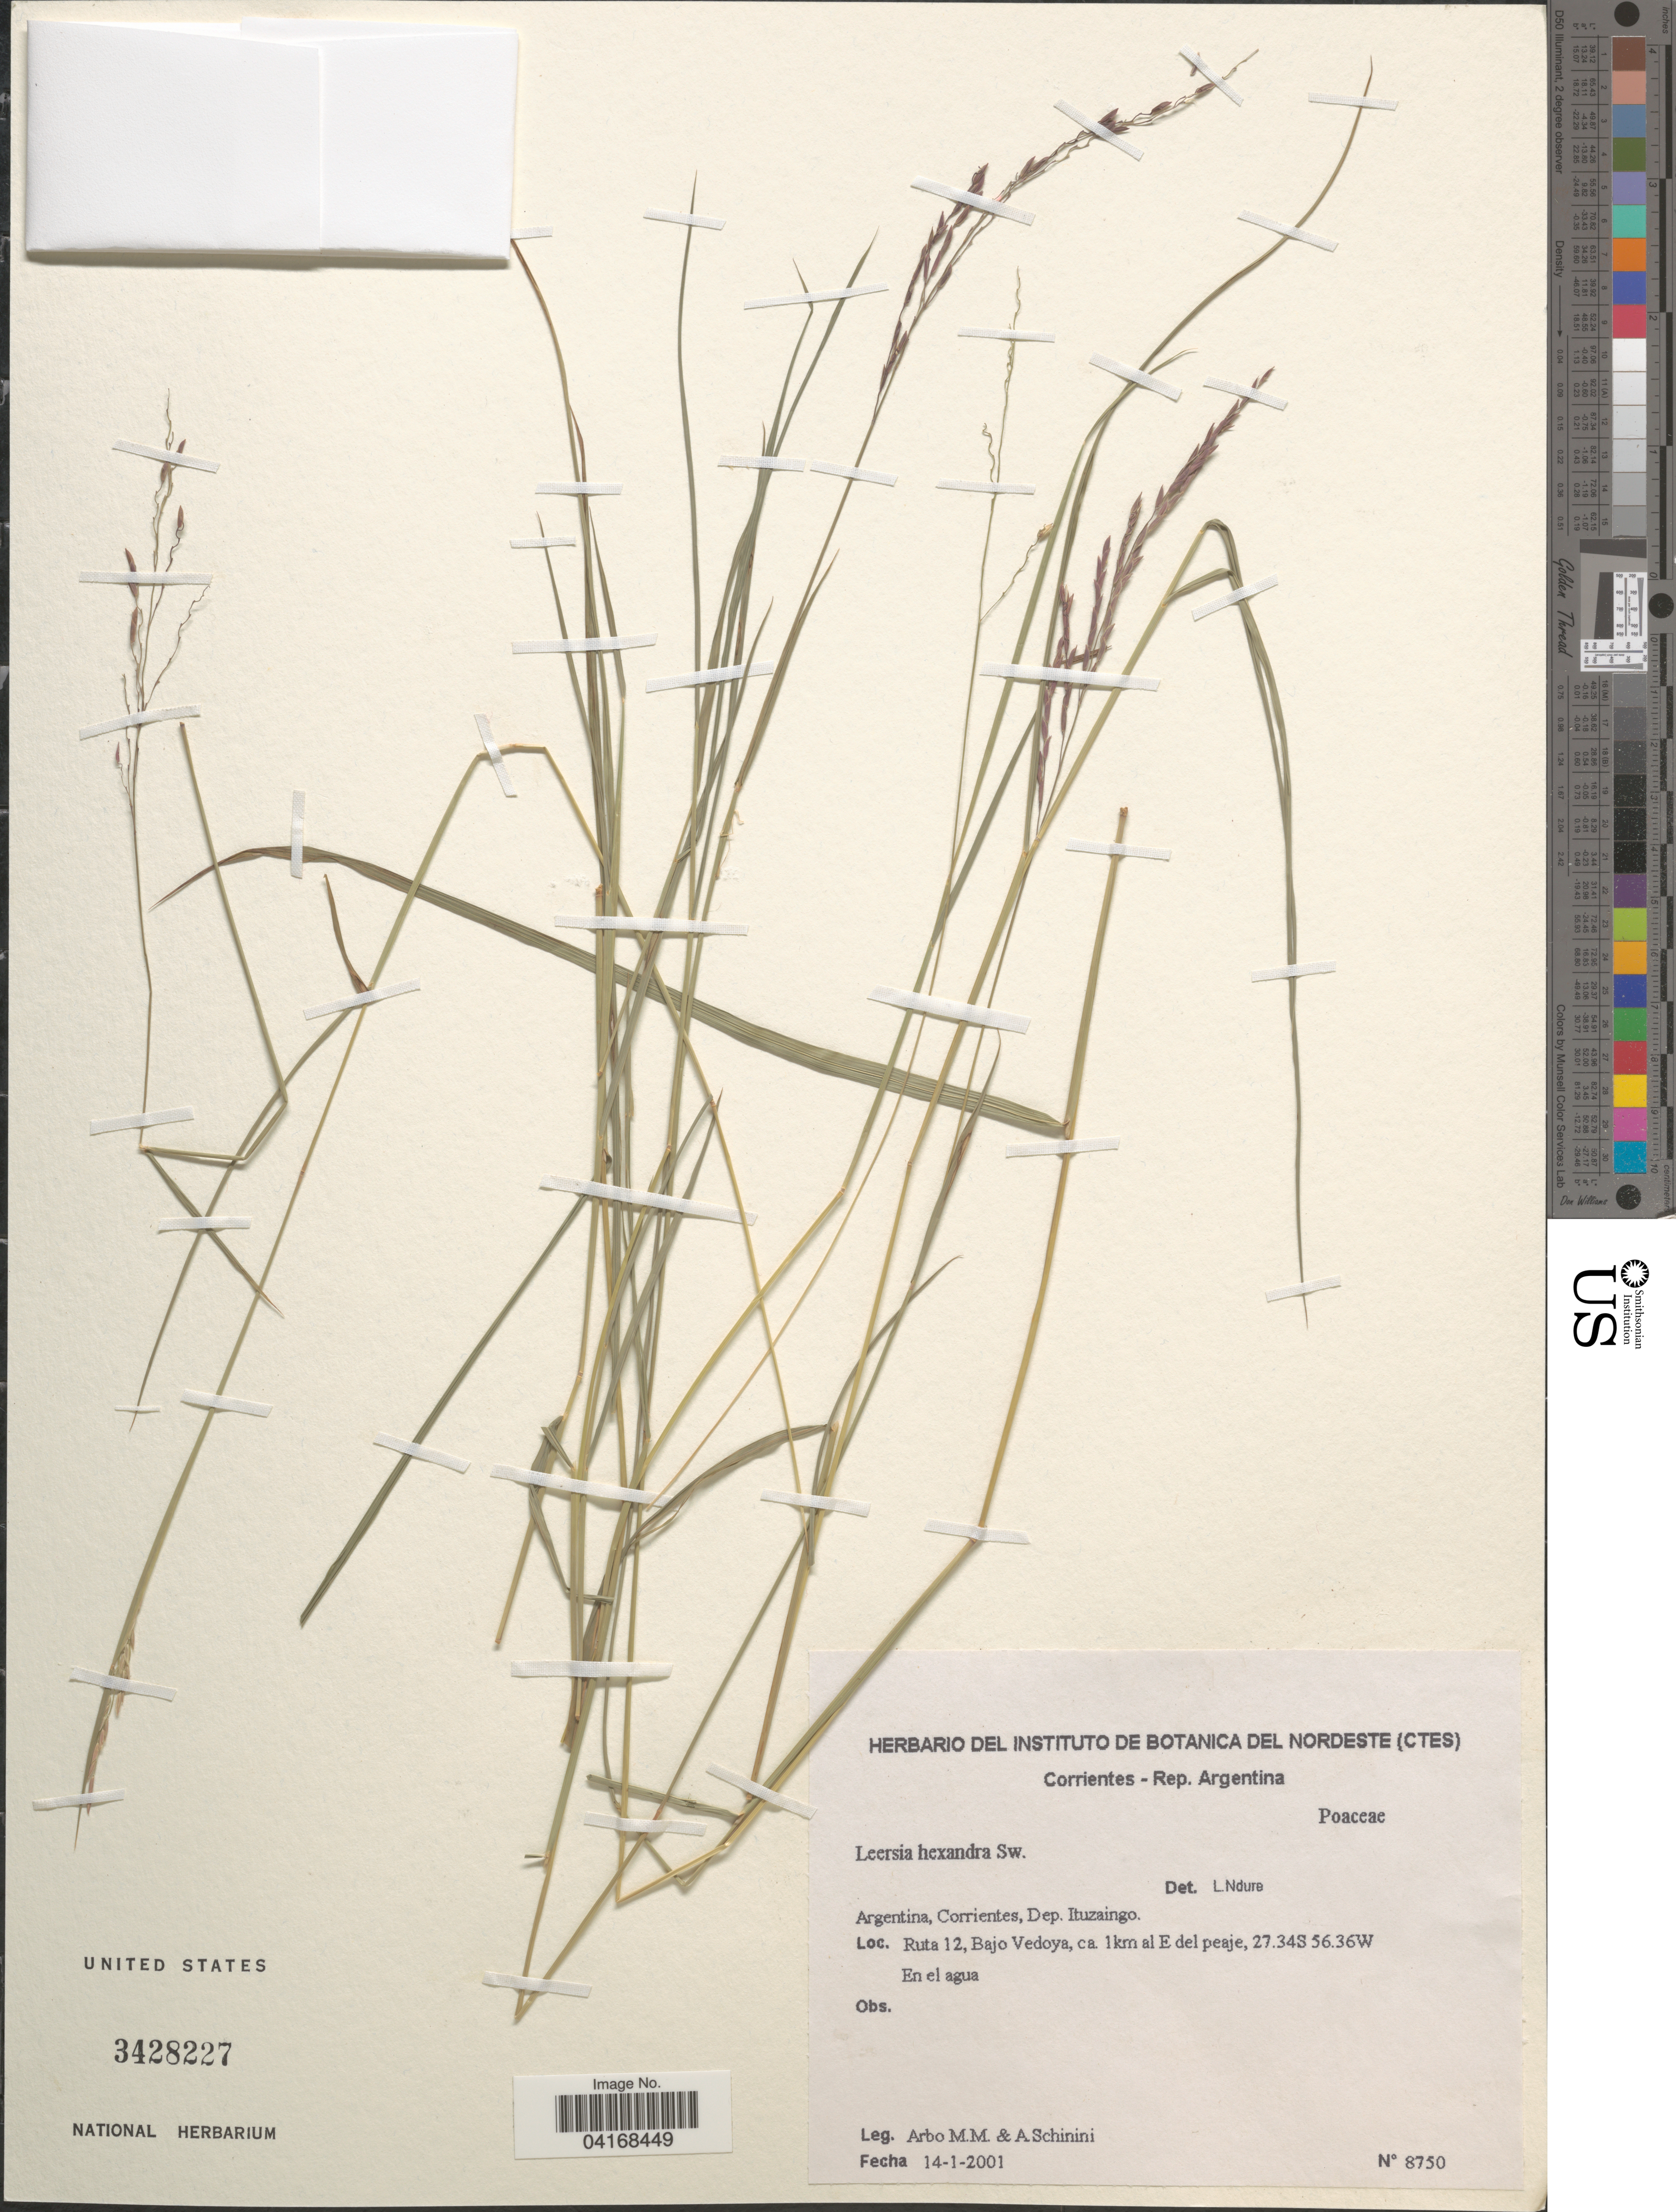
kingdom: Plantae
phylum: Tracheophyta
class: Liliopsida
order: Poales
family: Poaceae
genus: Leersia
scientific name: Leersia hexandra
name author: Sw.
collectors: M. M. Arbo & A. Schinini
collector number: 8750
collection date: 2001-01-14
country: Argentina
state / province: Corrientes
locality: Dep. Ituzaingo. Ruta 12, Bajo Vedoya, ca. 1km al E del peaje.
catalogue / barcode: US 3428227